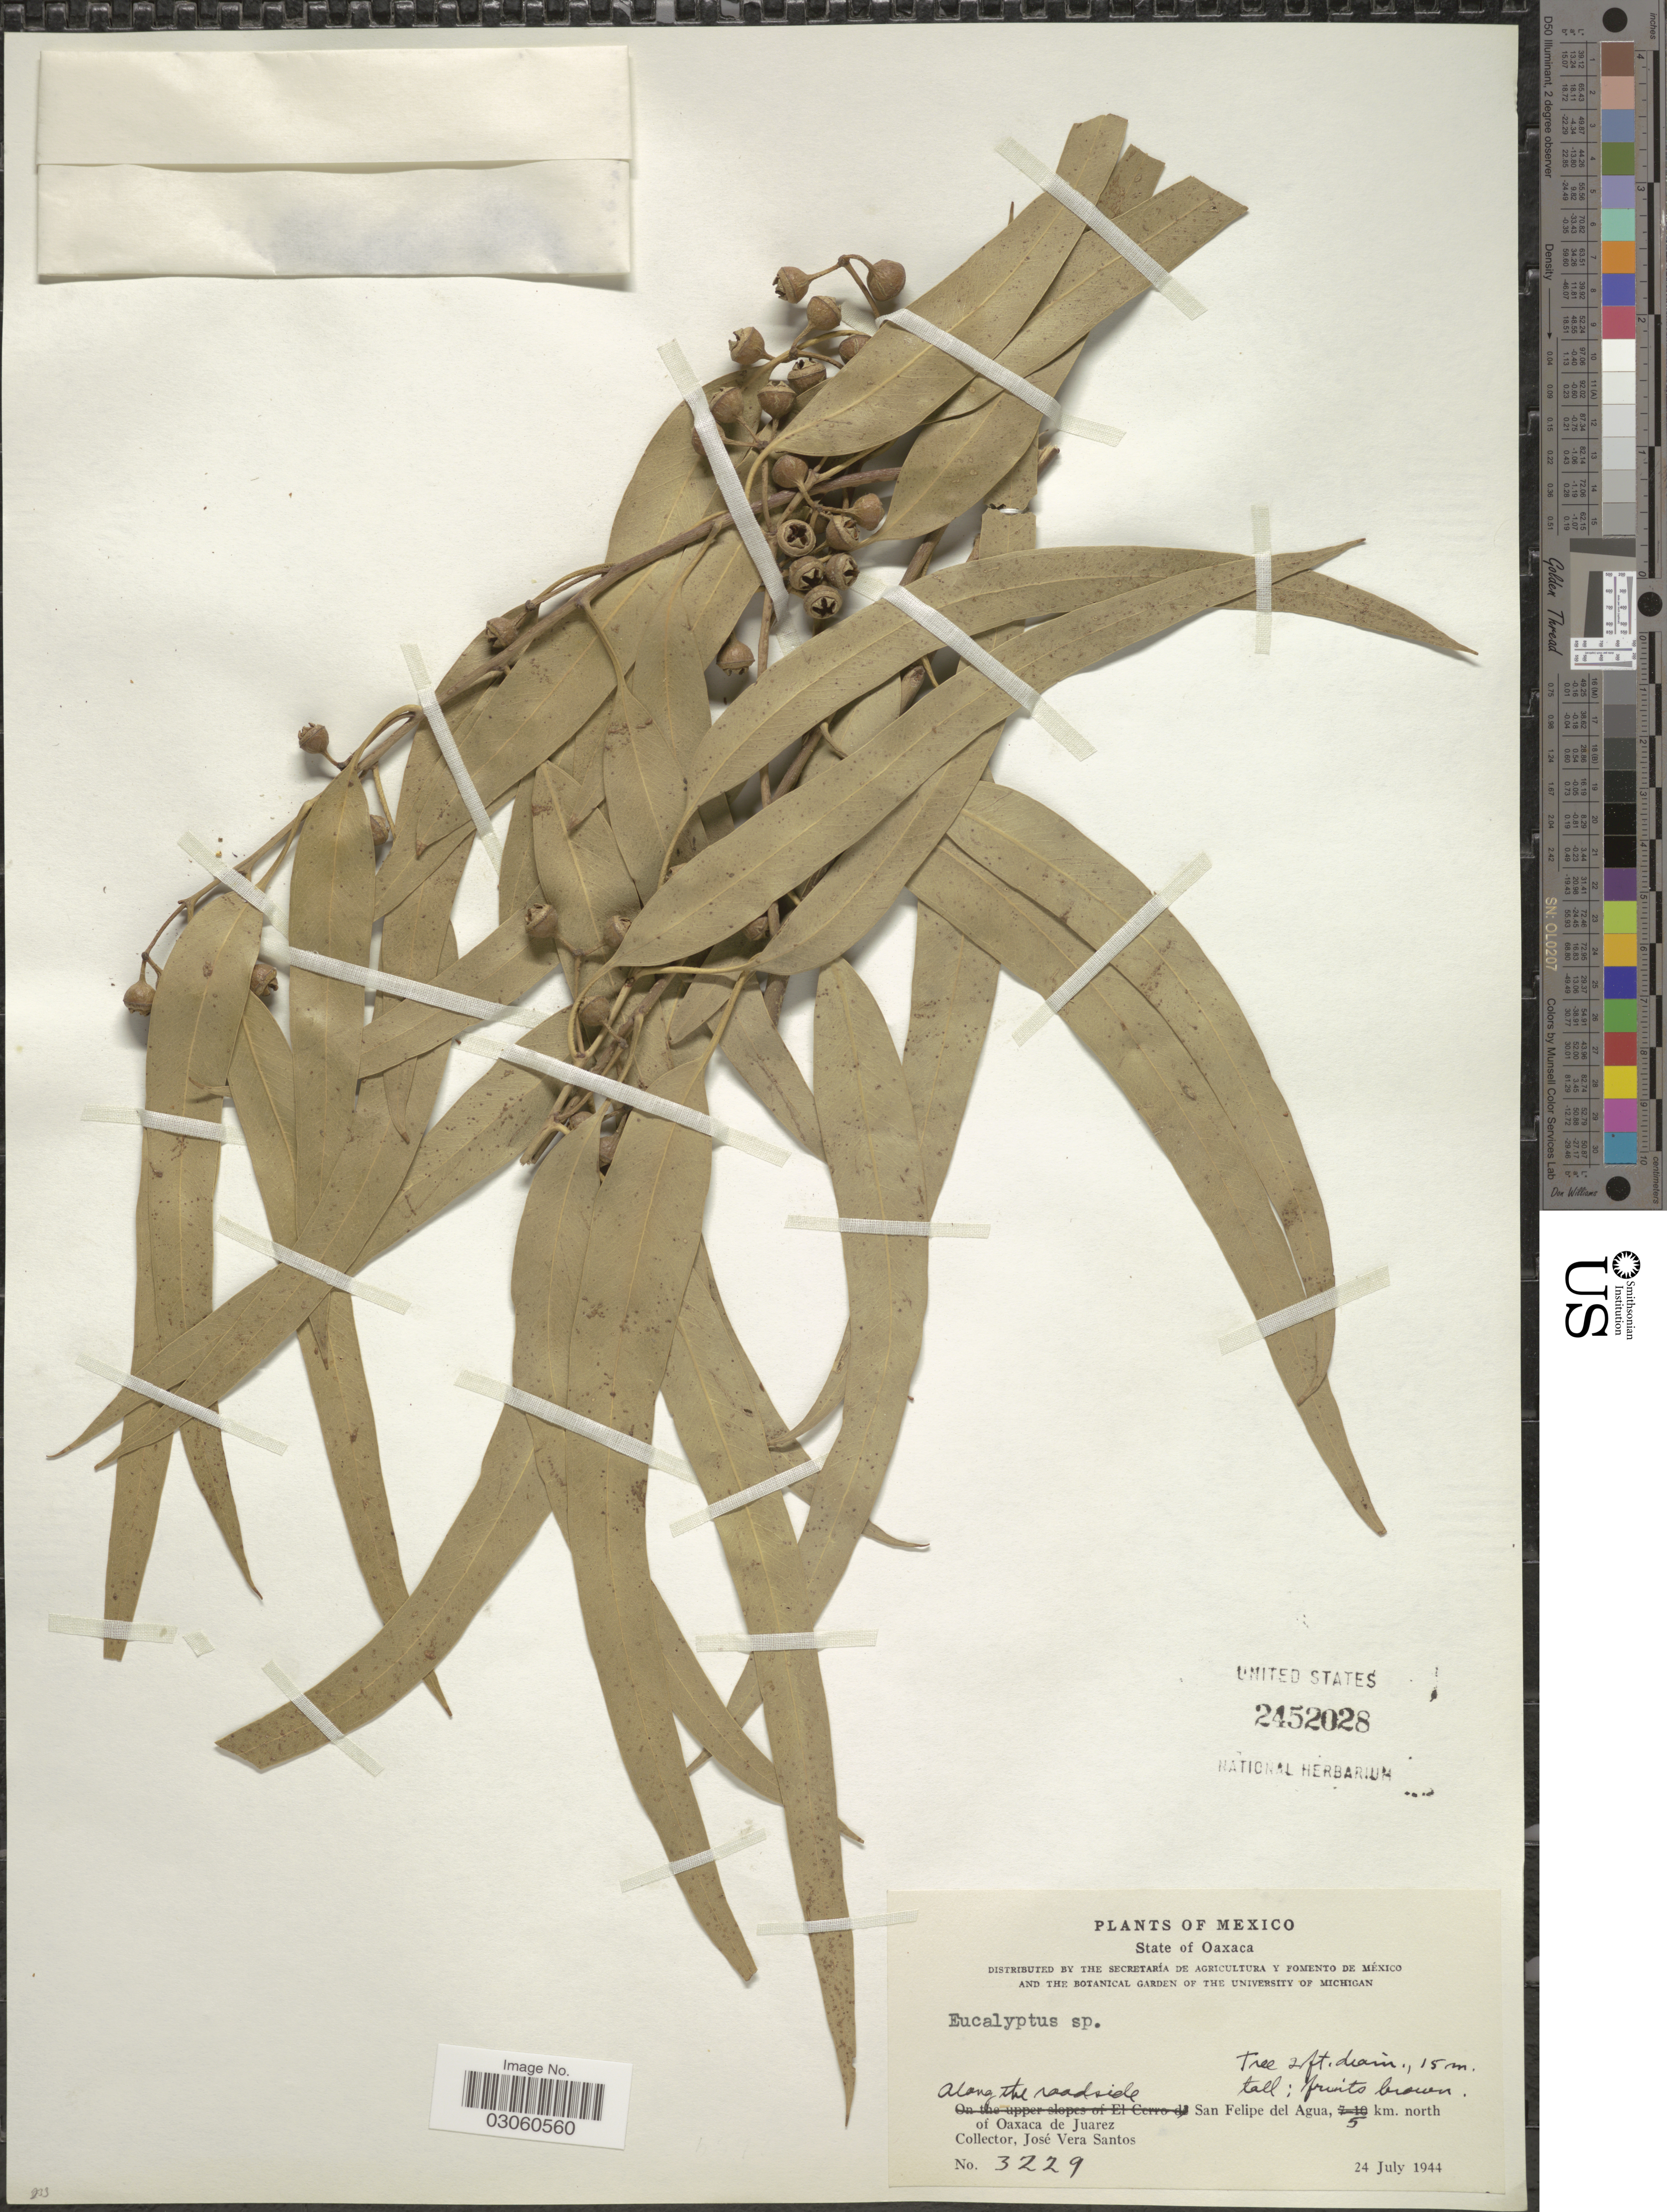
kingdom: Plantae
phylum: Tracheophyta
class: Magnoliopsida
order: Myrtales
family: Myrtaceae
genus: Eucalyptus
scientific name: Eucalyptus sp.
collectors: J. V. Santos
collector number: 3229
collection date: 1944-07-24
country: Mexico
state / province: Oaxaca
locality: Along the roadside San Felipe del Agua, 5 km. north of Oaxaca de Juarez.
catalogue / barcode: US 2452028